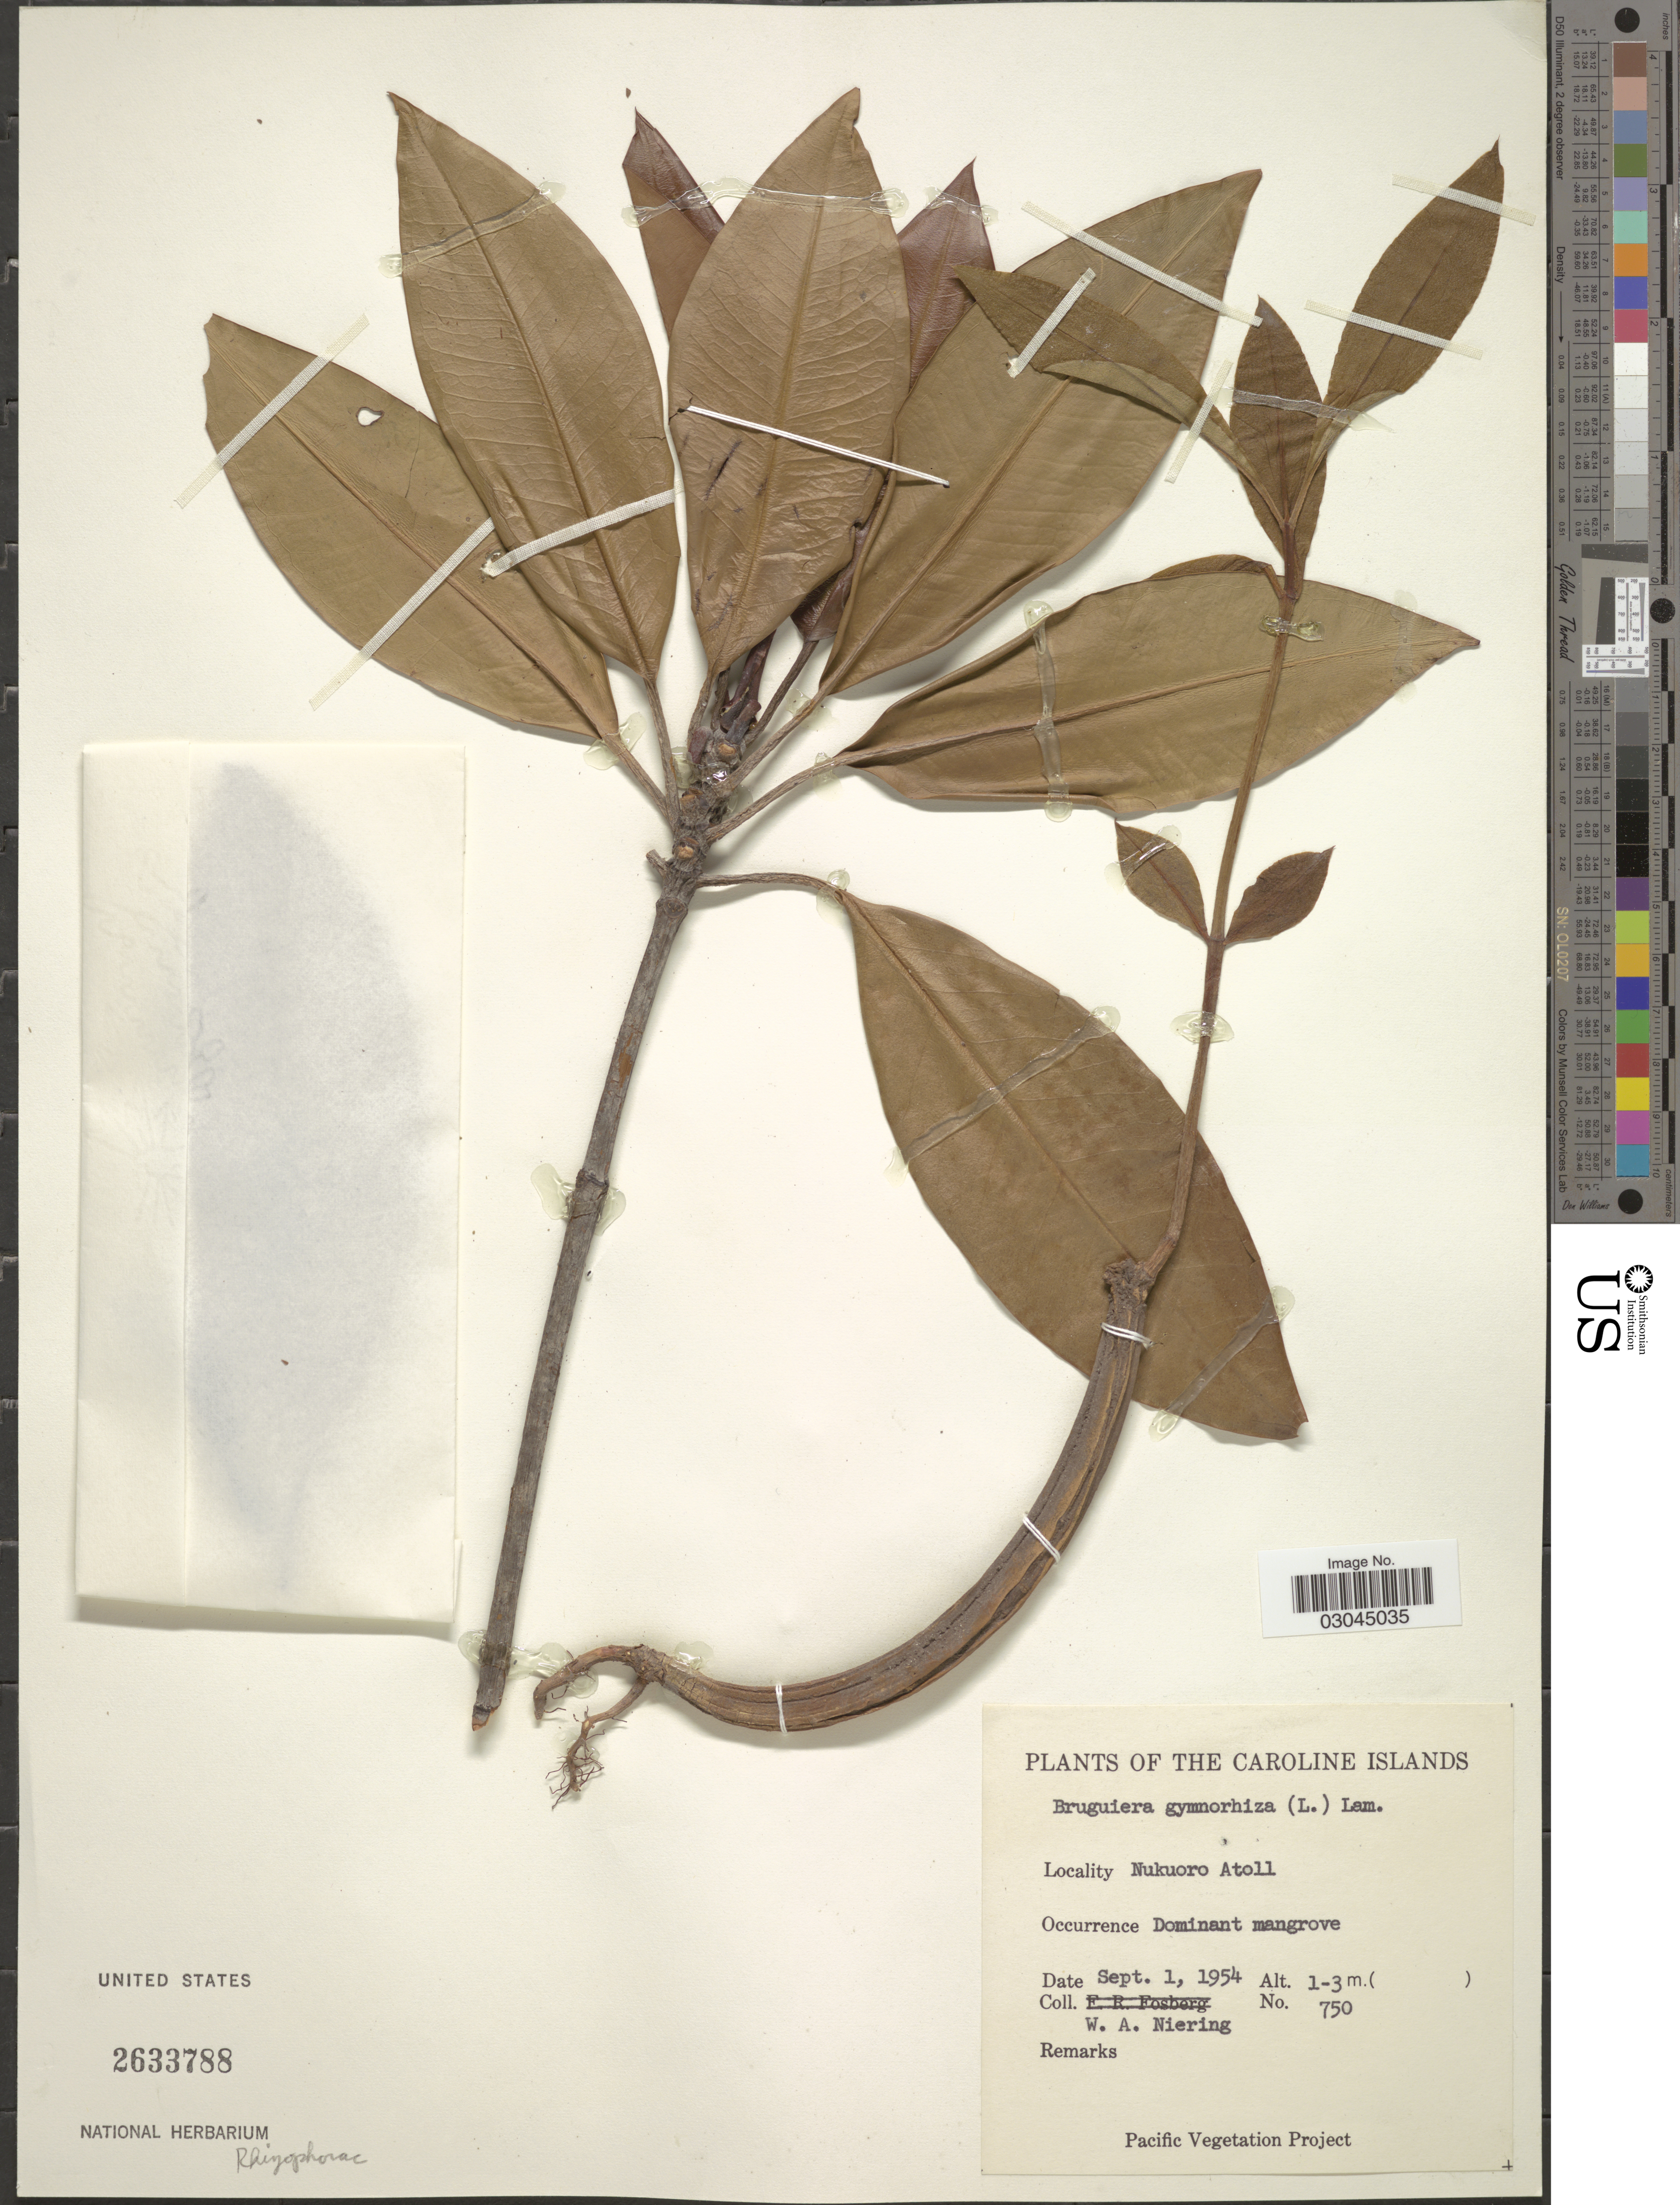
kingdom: Plantae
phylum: Tracheophyta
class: Magnoliopsida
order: Malpighiales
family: Rhizophoraceae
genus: Bruguiera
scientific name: Bruguiera gymnorhiza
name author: (L.) Savigny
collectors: W. Niering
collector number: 750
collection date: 1954-09-01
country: Micronesia, Federated States of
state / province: Pohnpei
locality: The Caroline Islands, Nukuoro Atoll.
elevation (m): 1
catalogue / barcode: US 2633788